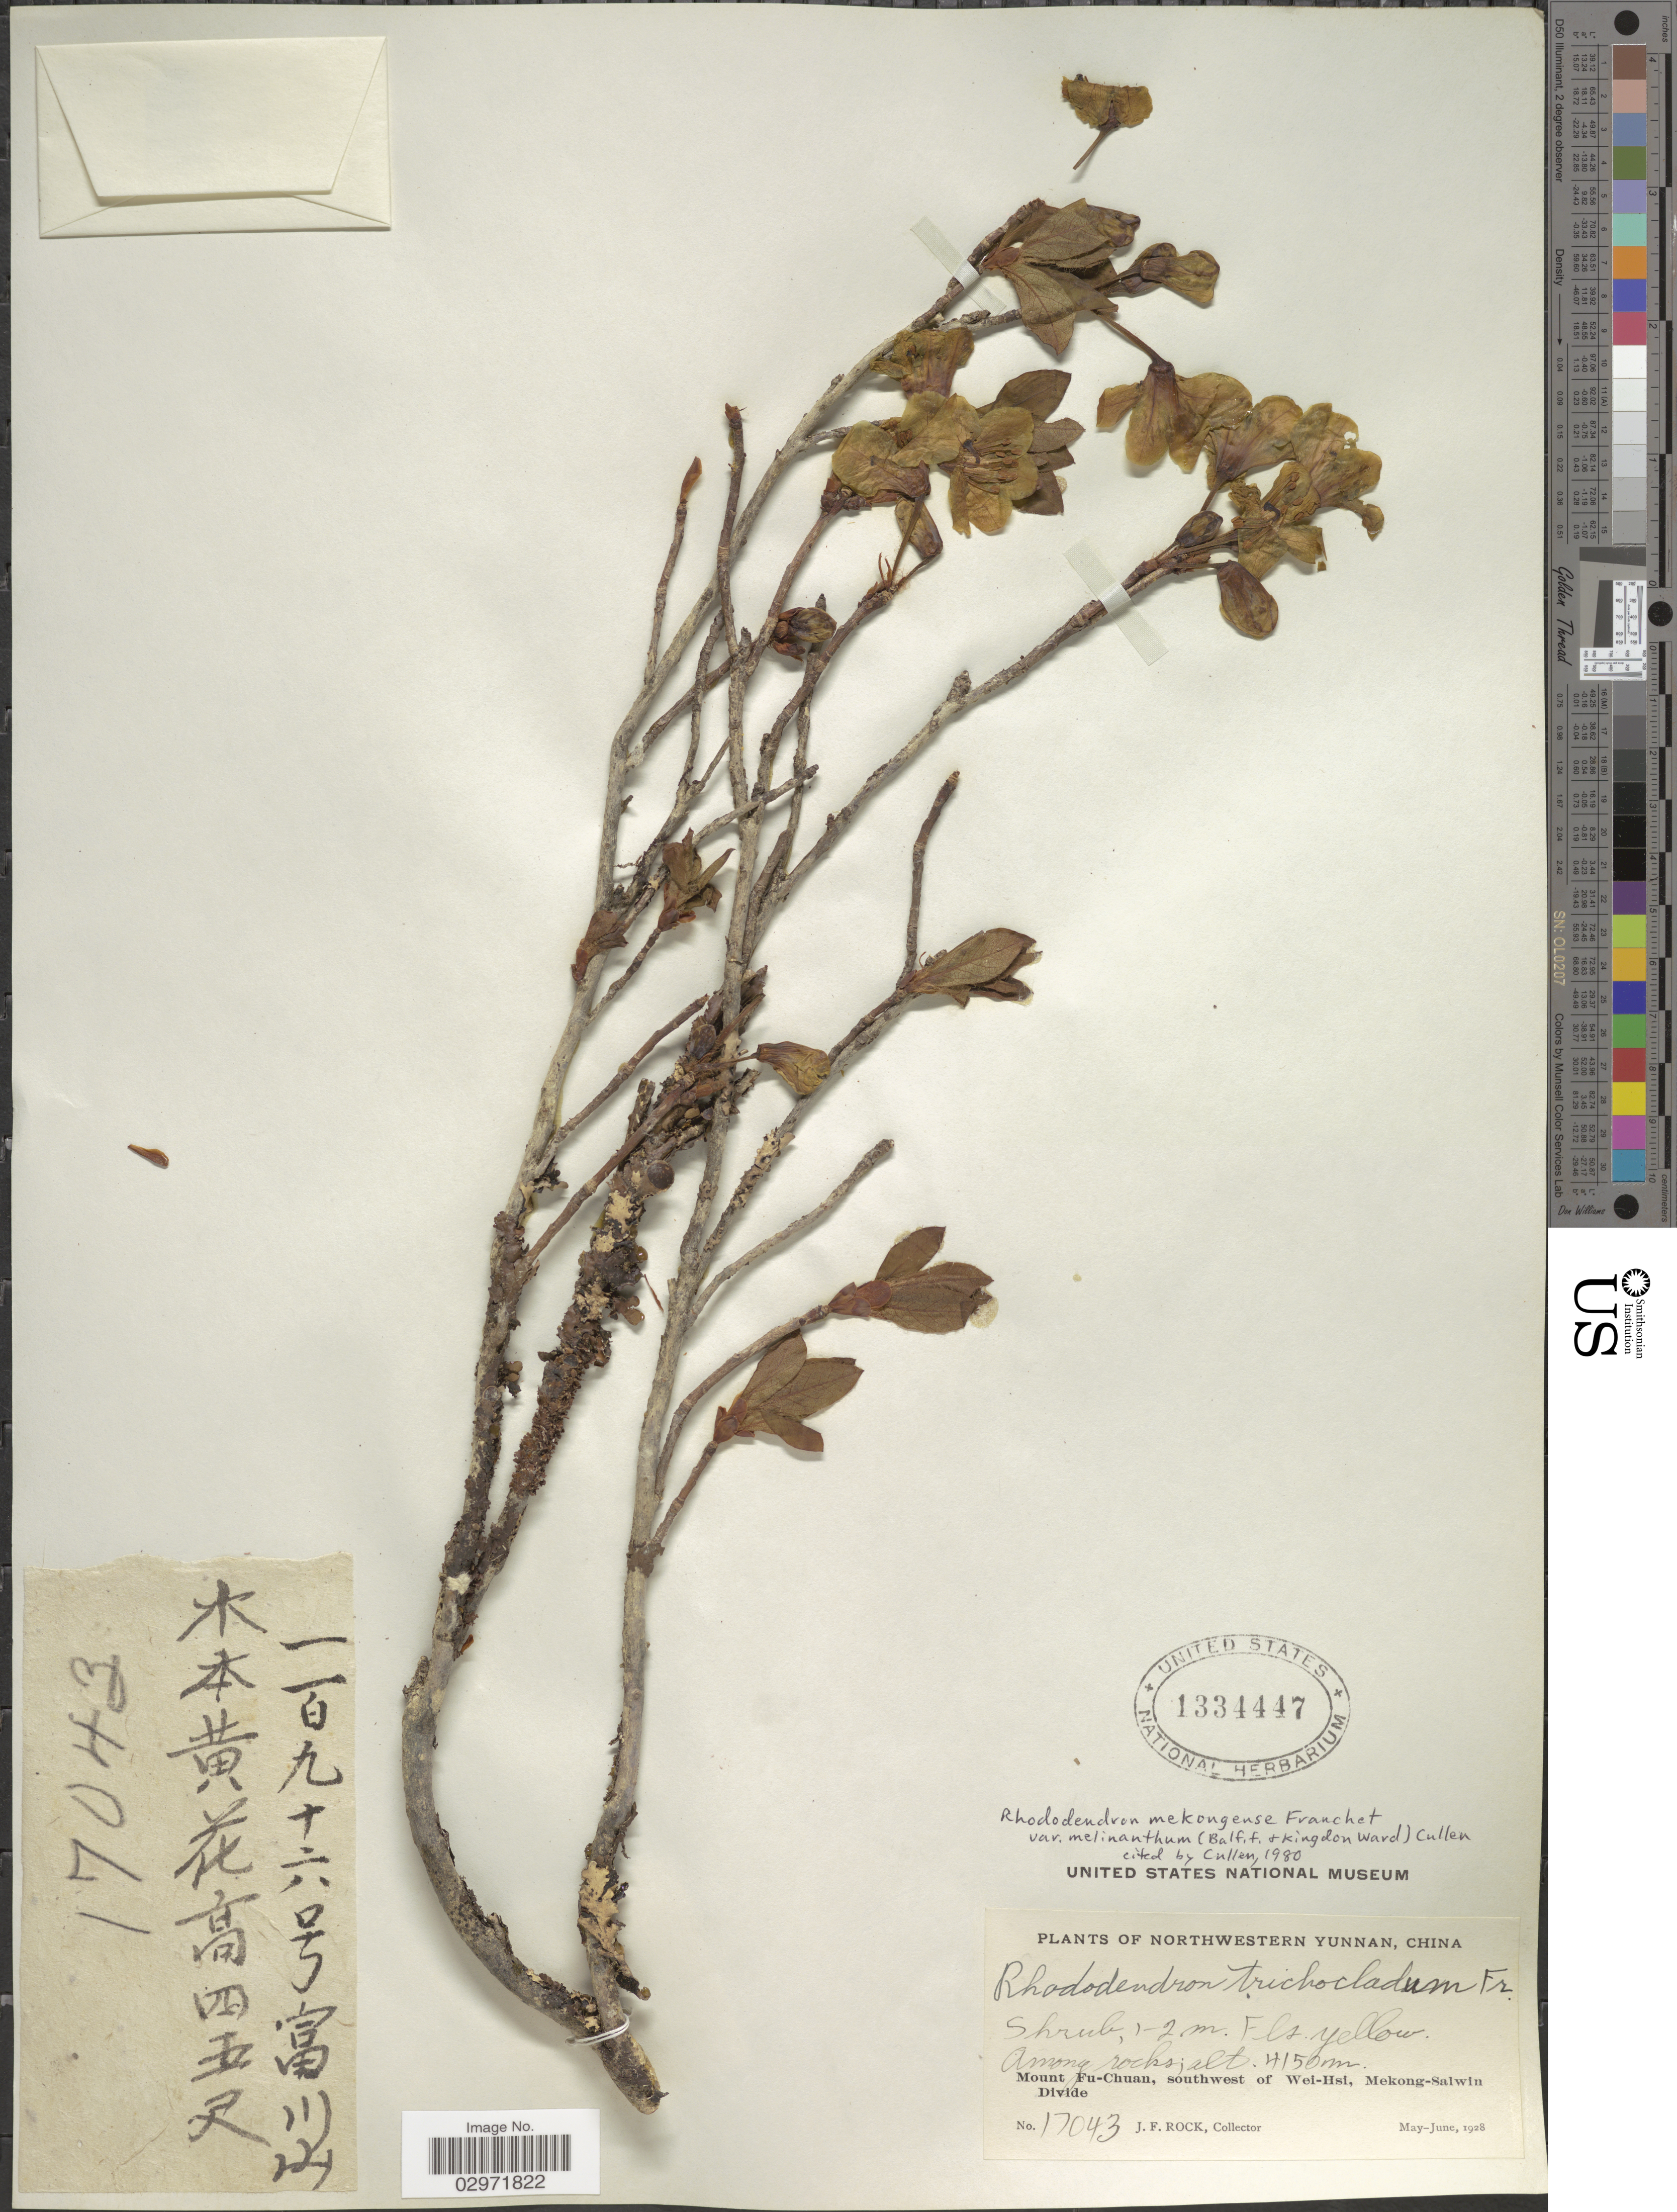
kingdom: Plantae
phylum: Tracheophyta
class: Magnoliopsida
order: Ericales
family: Ericaceae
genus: Rhododendron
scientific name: Rhododendron mekongense var. melinanthum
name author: (Balf. f. & Kingdon-Ward) Cullen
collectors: J. Rock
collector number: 17043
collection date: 1928-05/1928-06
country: China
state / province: Yunnan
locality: Mount Fu-Chuan, southwest of Wei-Hsi, Mekong-Salwin Divide.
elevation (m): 4150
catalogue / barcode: US 1334447